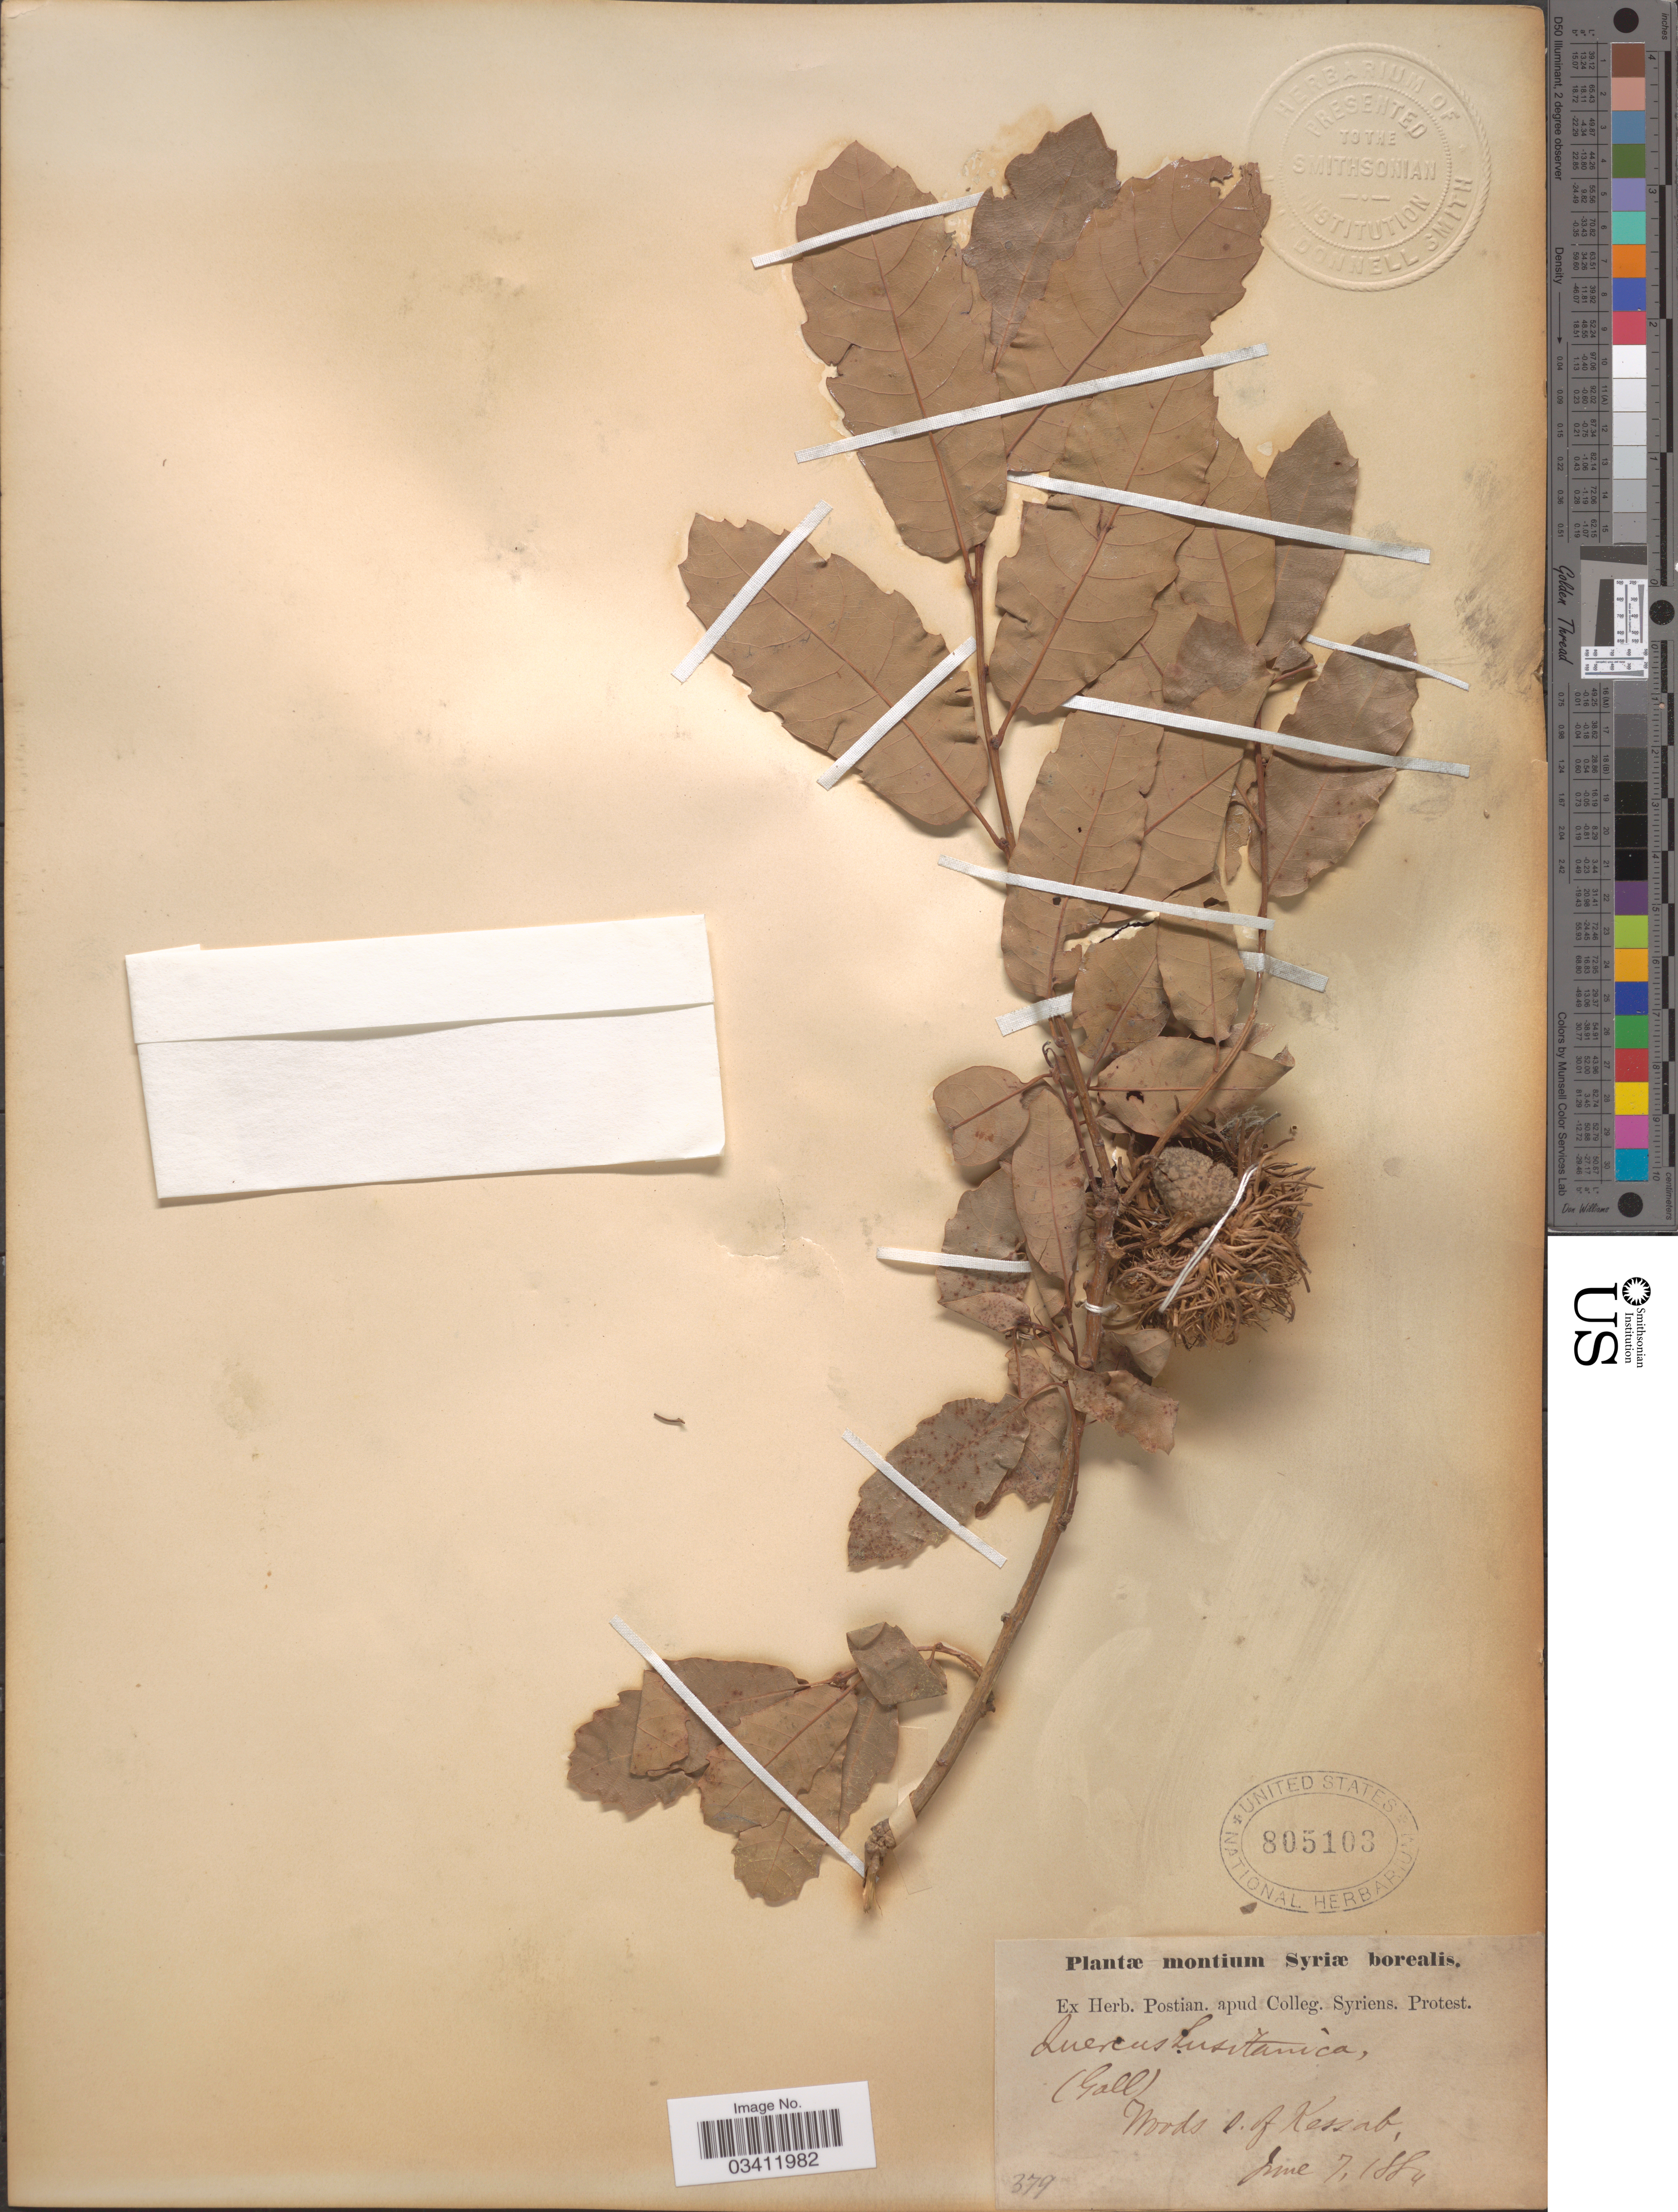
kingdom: Plantae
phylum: Tracheophyta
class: Magnoliopsida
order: Fagales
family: Fagaceae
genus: Quercus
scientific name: Quercus lusitanica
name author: Lam.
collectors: ex herb. Postian. apud Colleg. Syriens. Protest. USE "Fannie P. A. Shepard" (10308853) AS PRIMARY COLLECTOR INSTEAD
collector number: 379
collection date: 1884-06-07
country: Syria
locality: Montium Syriæ borealis. Woods s. of Kessab.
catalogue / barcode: US 805103